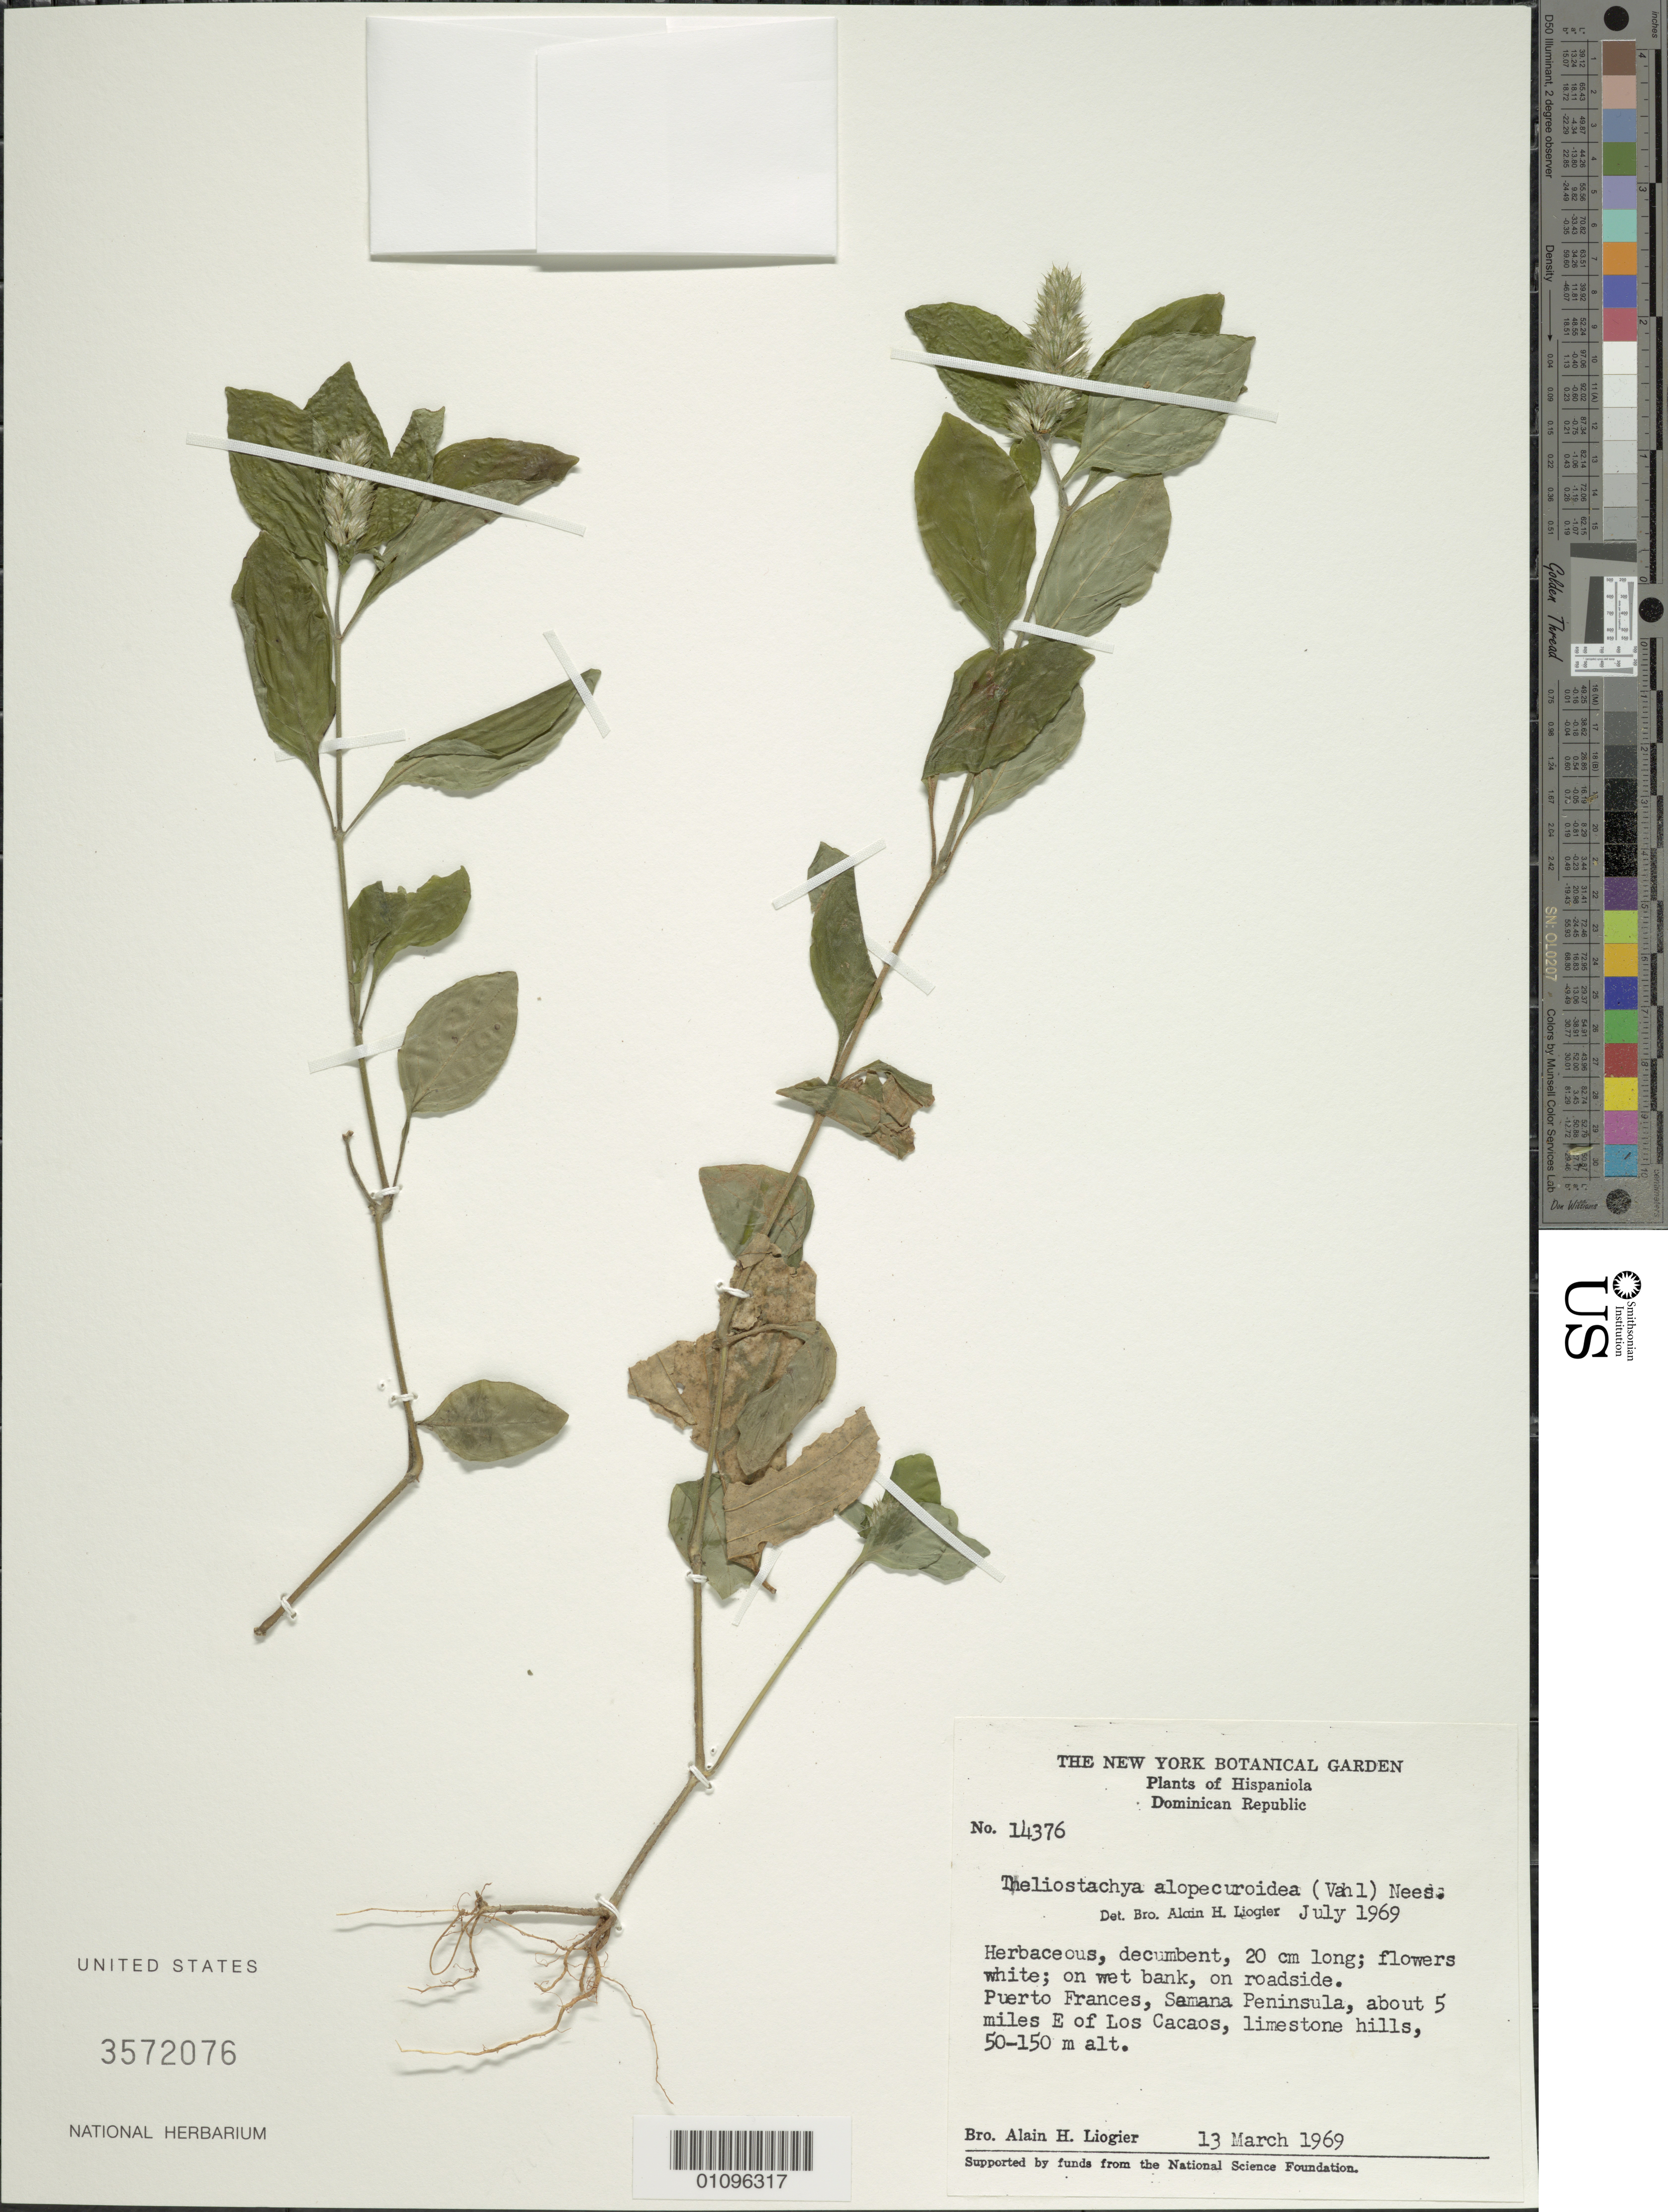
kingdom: Plantae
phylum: Tracheophyta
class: Magnoliopsida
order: Lamiales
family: Acanthaceae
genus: Teliostachya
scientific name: Teliostachya alopecuroidea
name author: (Vahl) Nees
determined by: Liogier, Alain H.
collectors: A. H. Liogier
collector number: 14376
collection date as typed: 13 Mar 1969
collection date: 1969-03-13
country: Dominican Republic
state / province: Samana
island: Hispaniola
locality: Samana Peninsula, Puerto Frances, about 5 miles E of Los Cacaos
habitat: On wet bank, on roadside; limestone hills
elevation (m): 50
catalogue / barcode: US 3572076